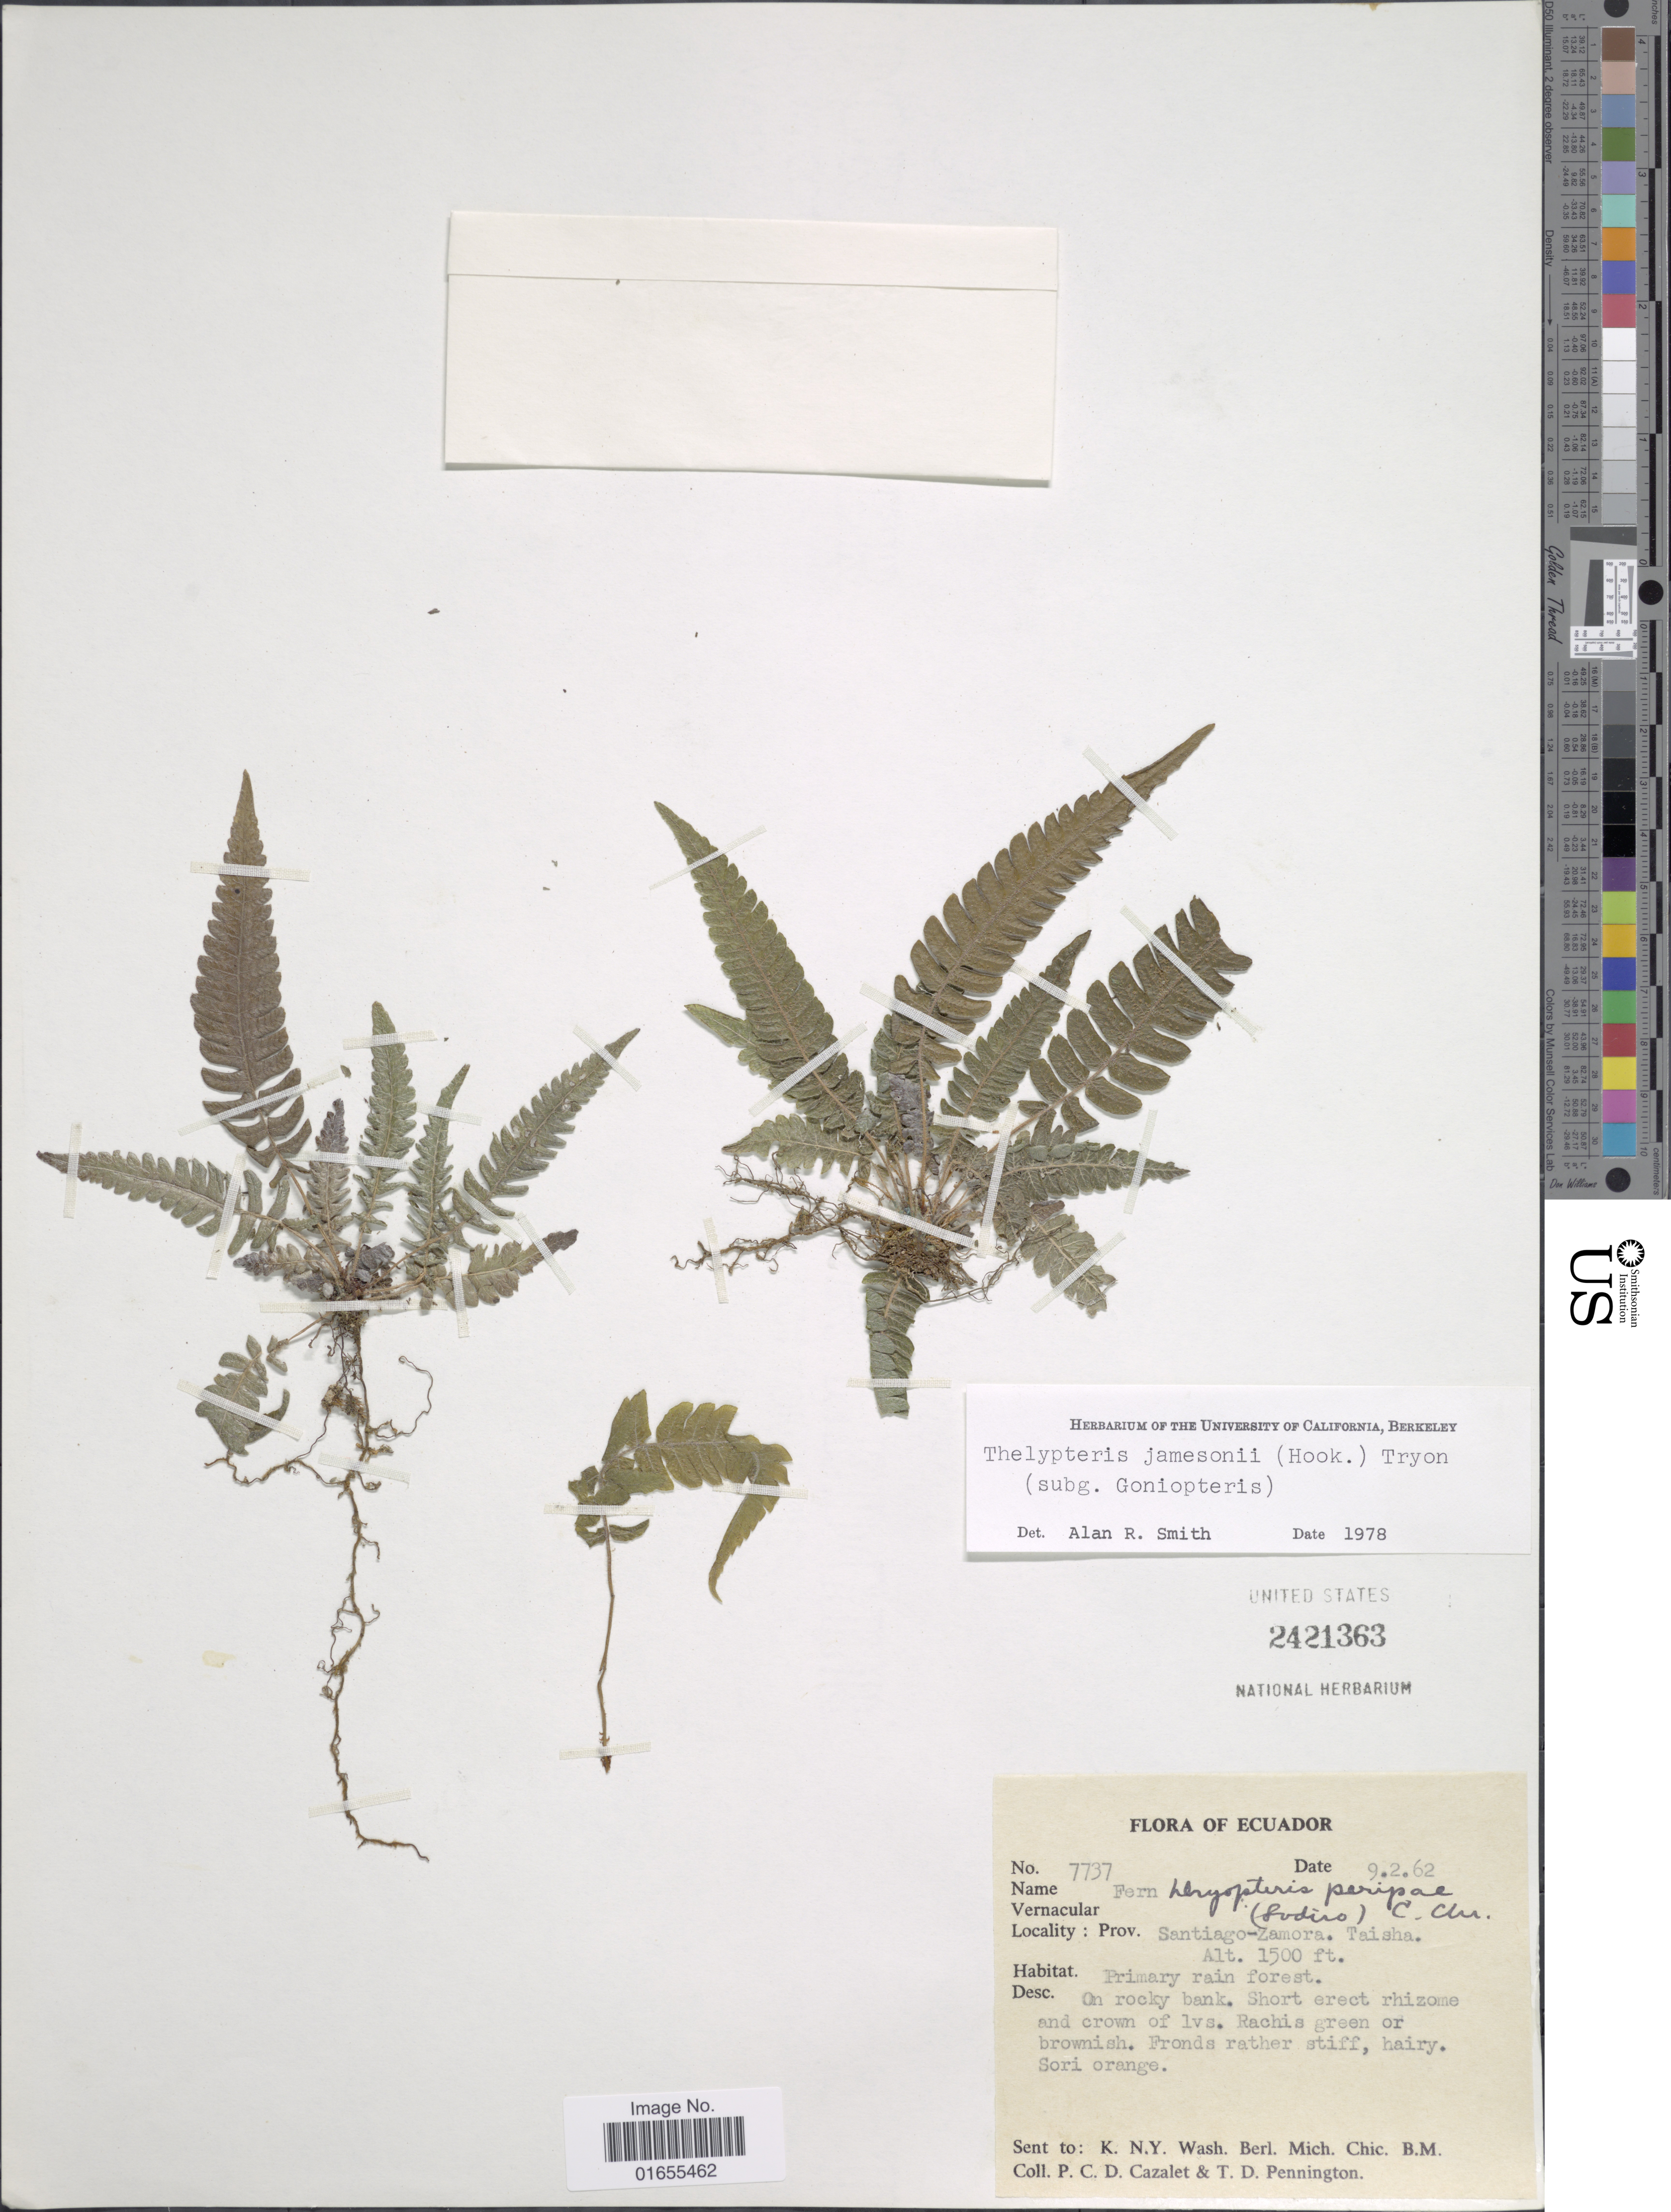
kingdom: Plantae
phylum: Tracheophyta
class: Polypodiopsida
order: Polypodiales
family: Thelypteridaceae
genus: Goniopteris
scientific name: Goniopteris jamesonii (Hook. f.) comb. nov., ined 2015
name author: (Hook. f.)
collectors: P. C. D. Cazalet & T. D. Pennington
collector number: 7737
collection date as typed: Transcribed d/m/y: 9/2/62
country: Ecuador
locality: Prov. Santiagp - Zamora. Taisha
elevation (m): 457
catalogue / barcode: US 2421363